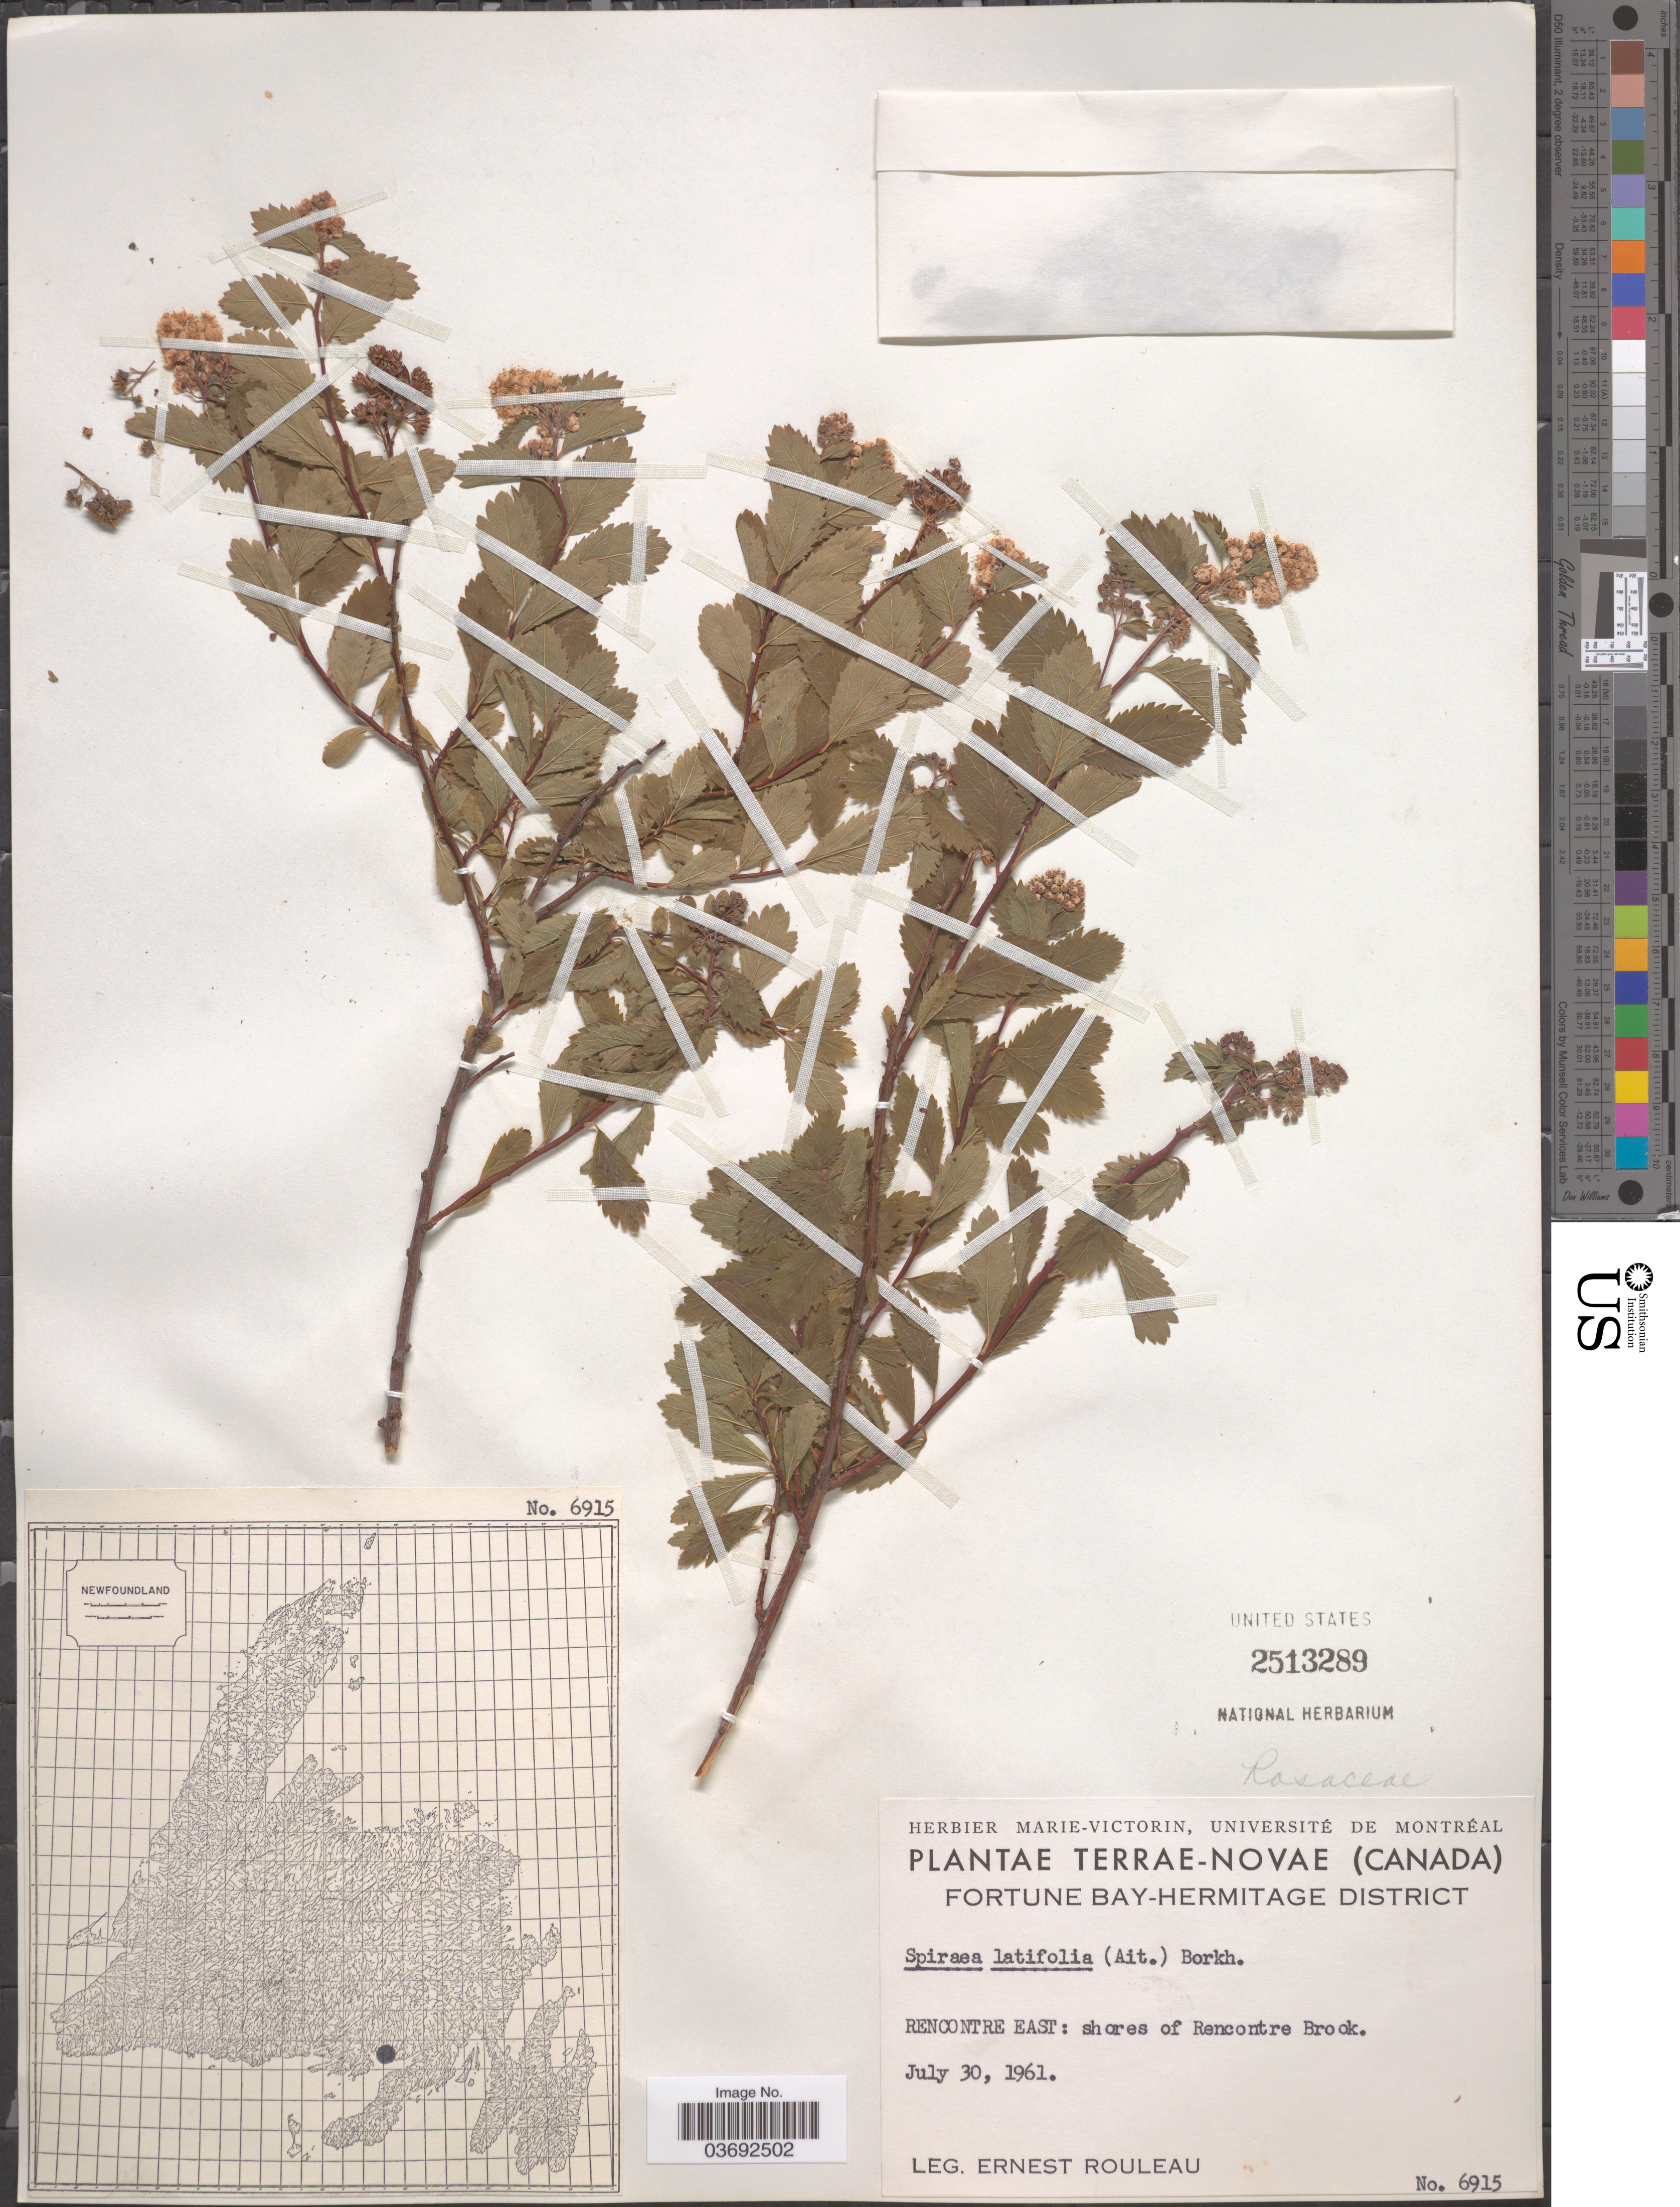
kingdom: Plantae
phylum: Tracheophyta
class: Magnoliopsida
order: Rosales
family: Rosaceae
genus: Spiraea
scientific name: Spiraea latifolia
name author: Borkh.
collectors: J. Rouleau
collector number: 6915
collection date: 1961-07-30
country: Canada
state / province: Newfoundland and Labrador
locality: Terrae-Novae. Fortune Bay-Hermitage District. Rencontre East: shores of Rencontre Brook.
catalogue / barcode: US 2513289